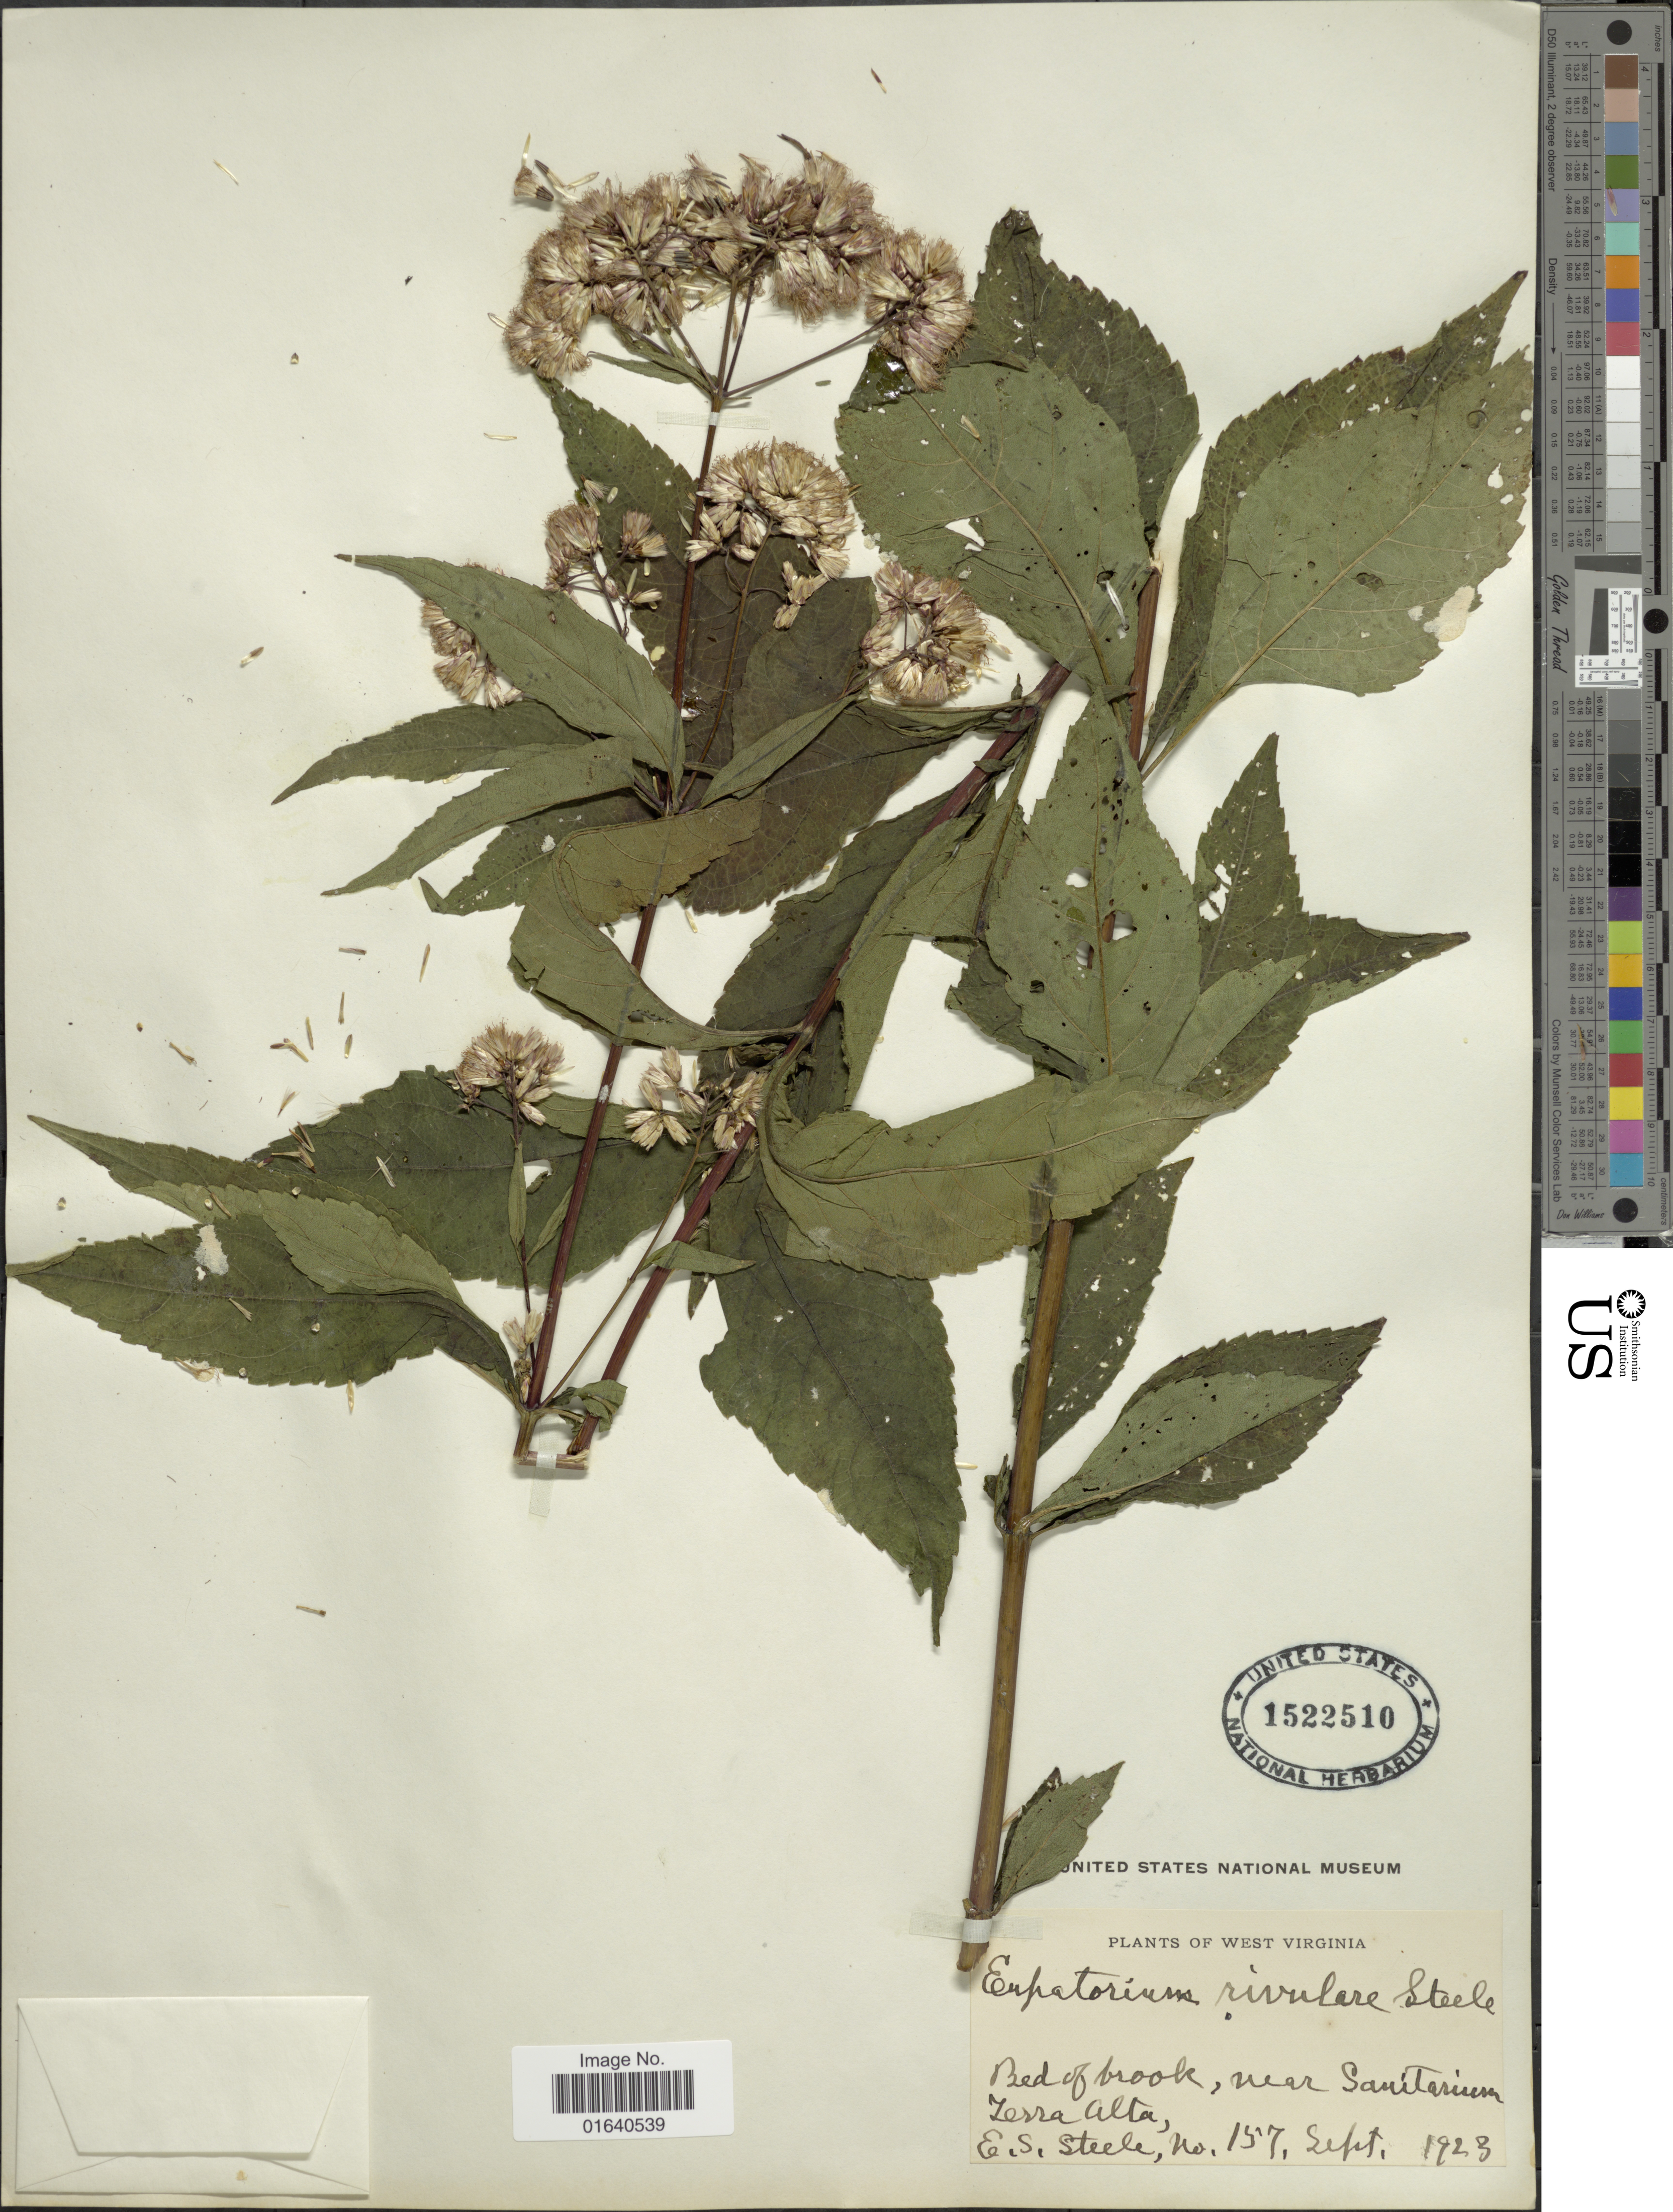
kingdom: Plantae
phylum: Tracheophyta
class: Magnoliopsida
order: Asterales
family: Asteraceae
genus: Eupatorium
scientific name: Eupatorium sp.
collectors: E. Steele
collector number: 157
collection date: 1923-09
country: United States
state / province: West Virginia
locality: Bed of brook, near Sanitarium, Serra Alta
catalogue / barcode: US 1522510